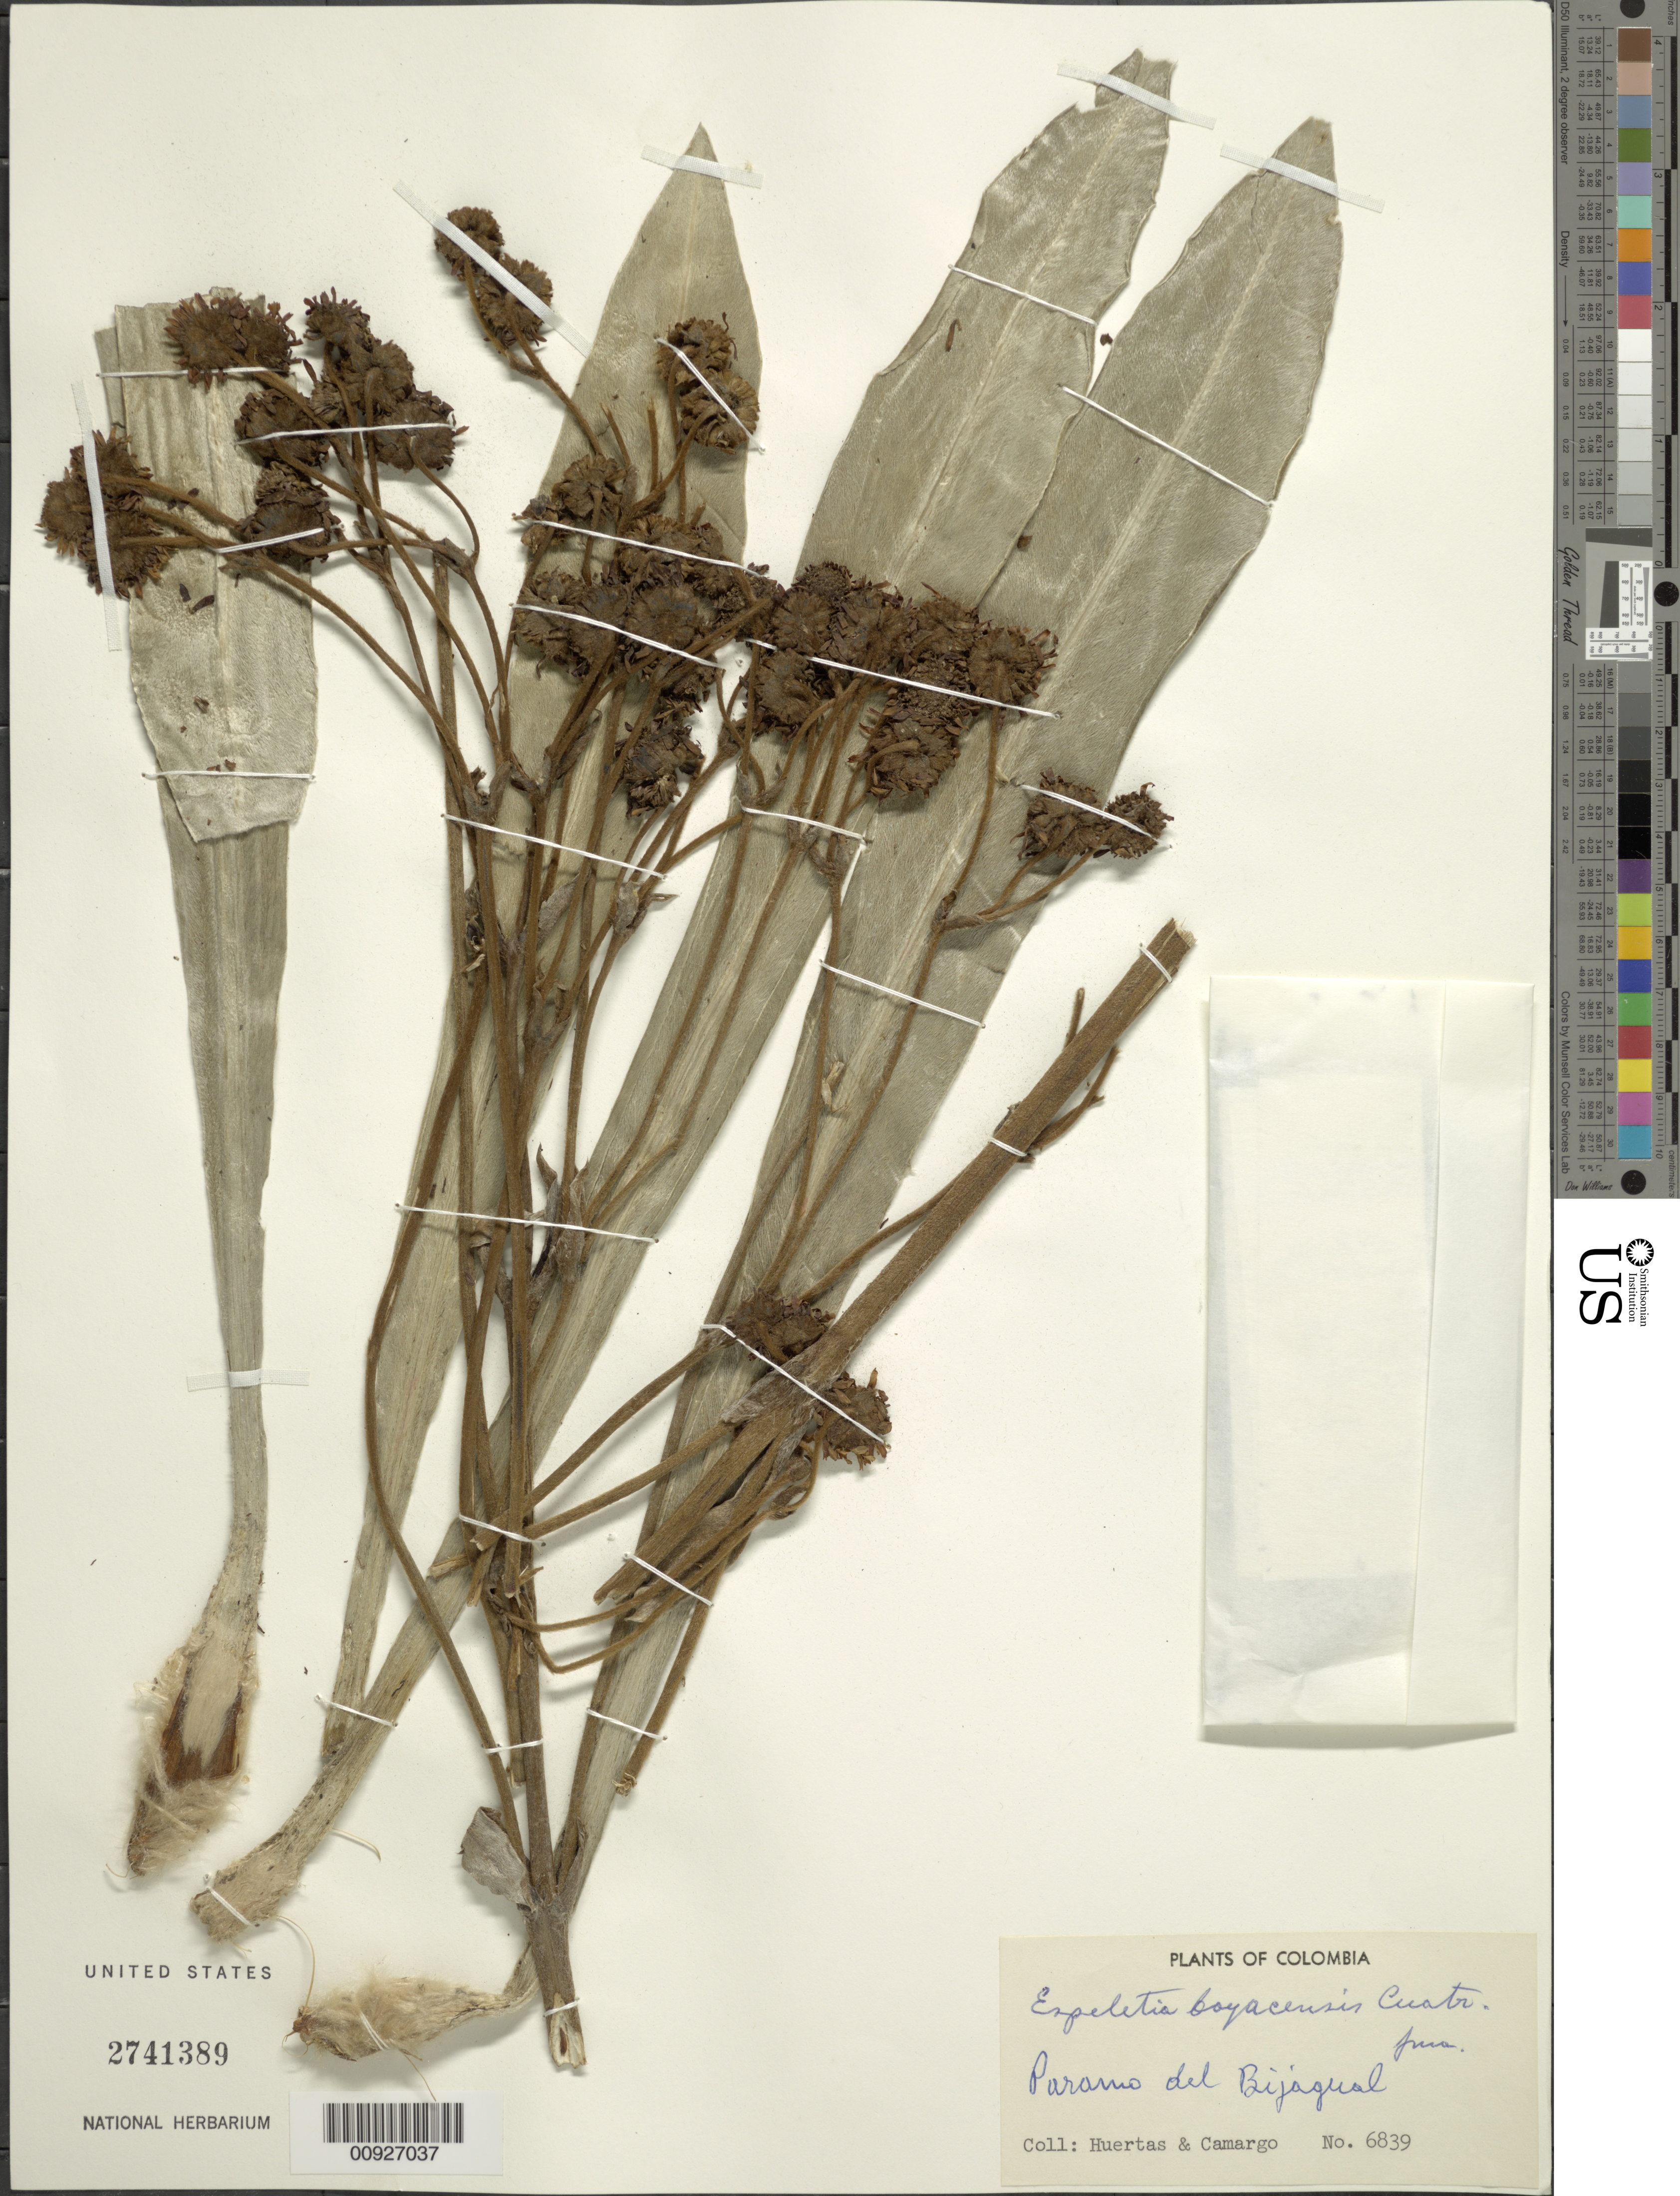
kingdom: Plantae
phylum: Tracheophyta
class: Magnoliopsida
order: Asterales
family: Asteraceae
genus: Espeletia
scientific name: Espeletia boyacensis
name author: Cuatrec.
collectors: G. Huertas & L. A. Camargo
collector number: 6839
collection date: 1970-01-05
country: Colombia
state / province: Boyacá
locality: Páramo del Bijagual (Ramairiquí-Zetaquirá).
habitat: On sabana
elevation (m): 3080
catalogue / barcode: US 2741389